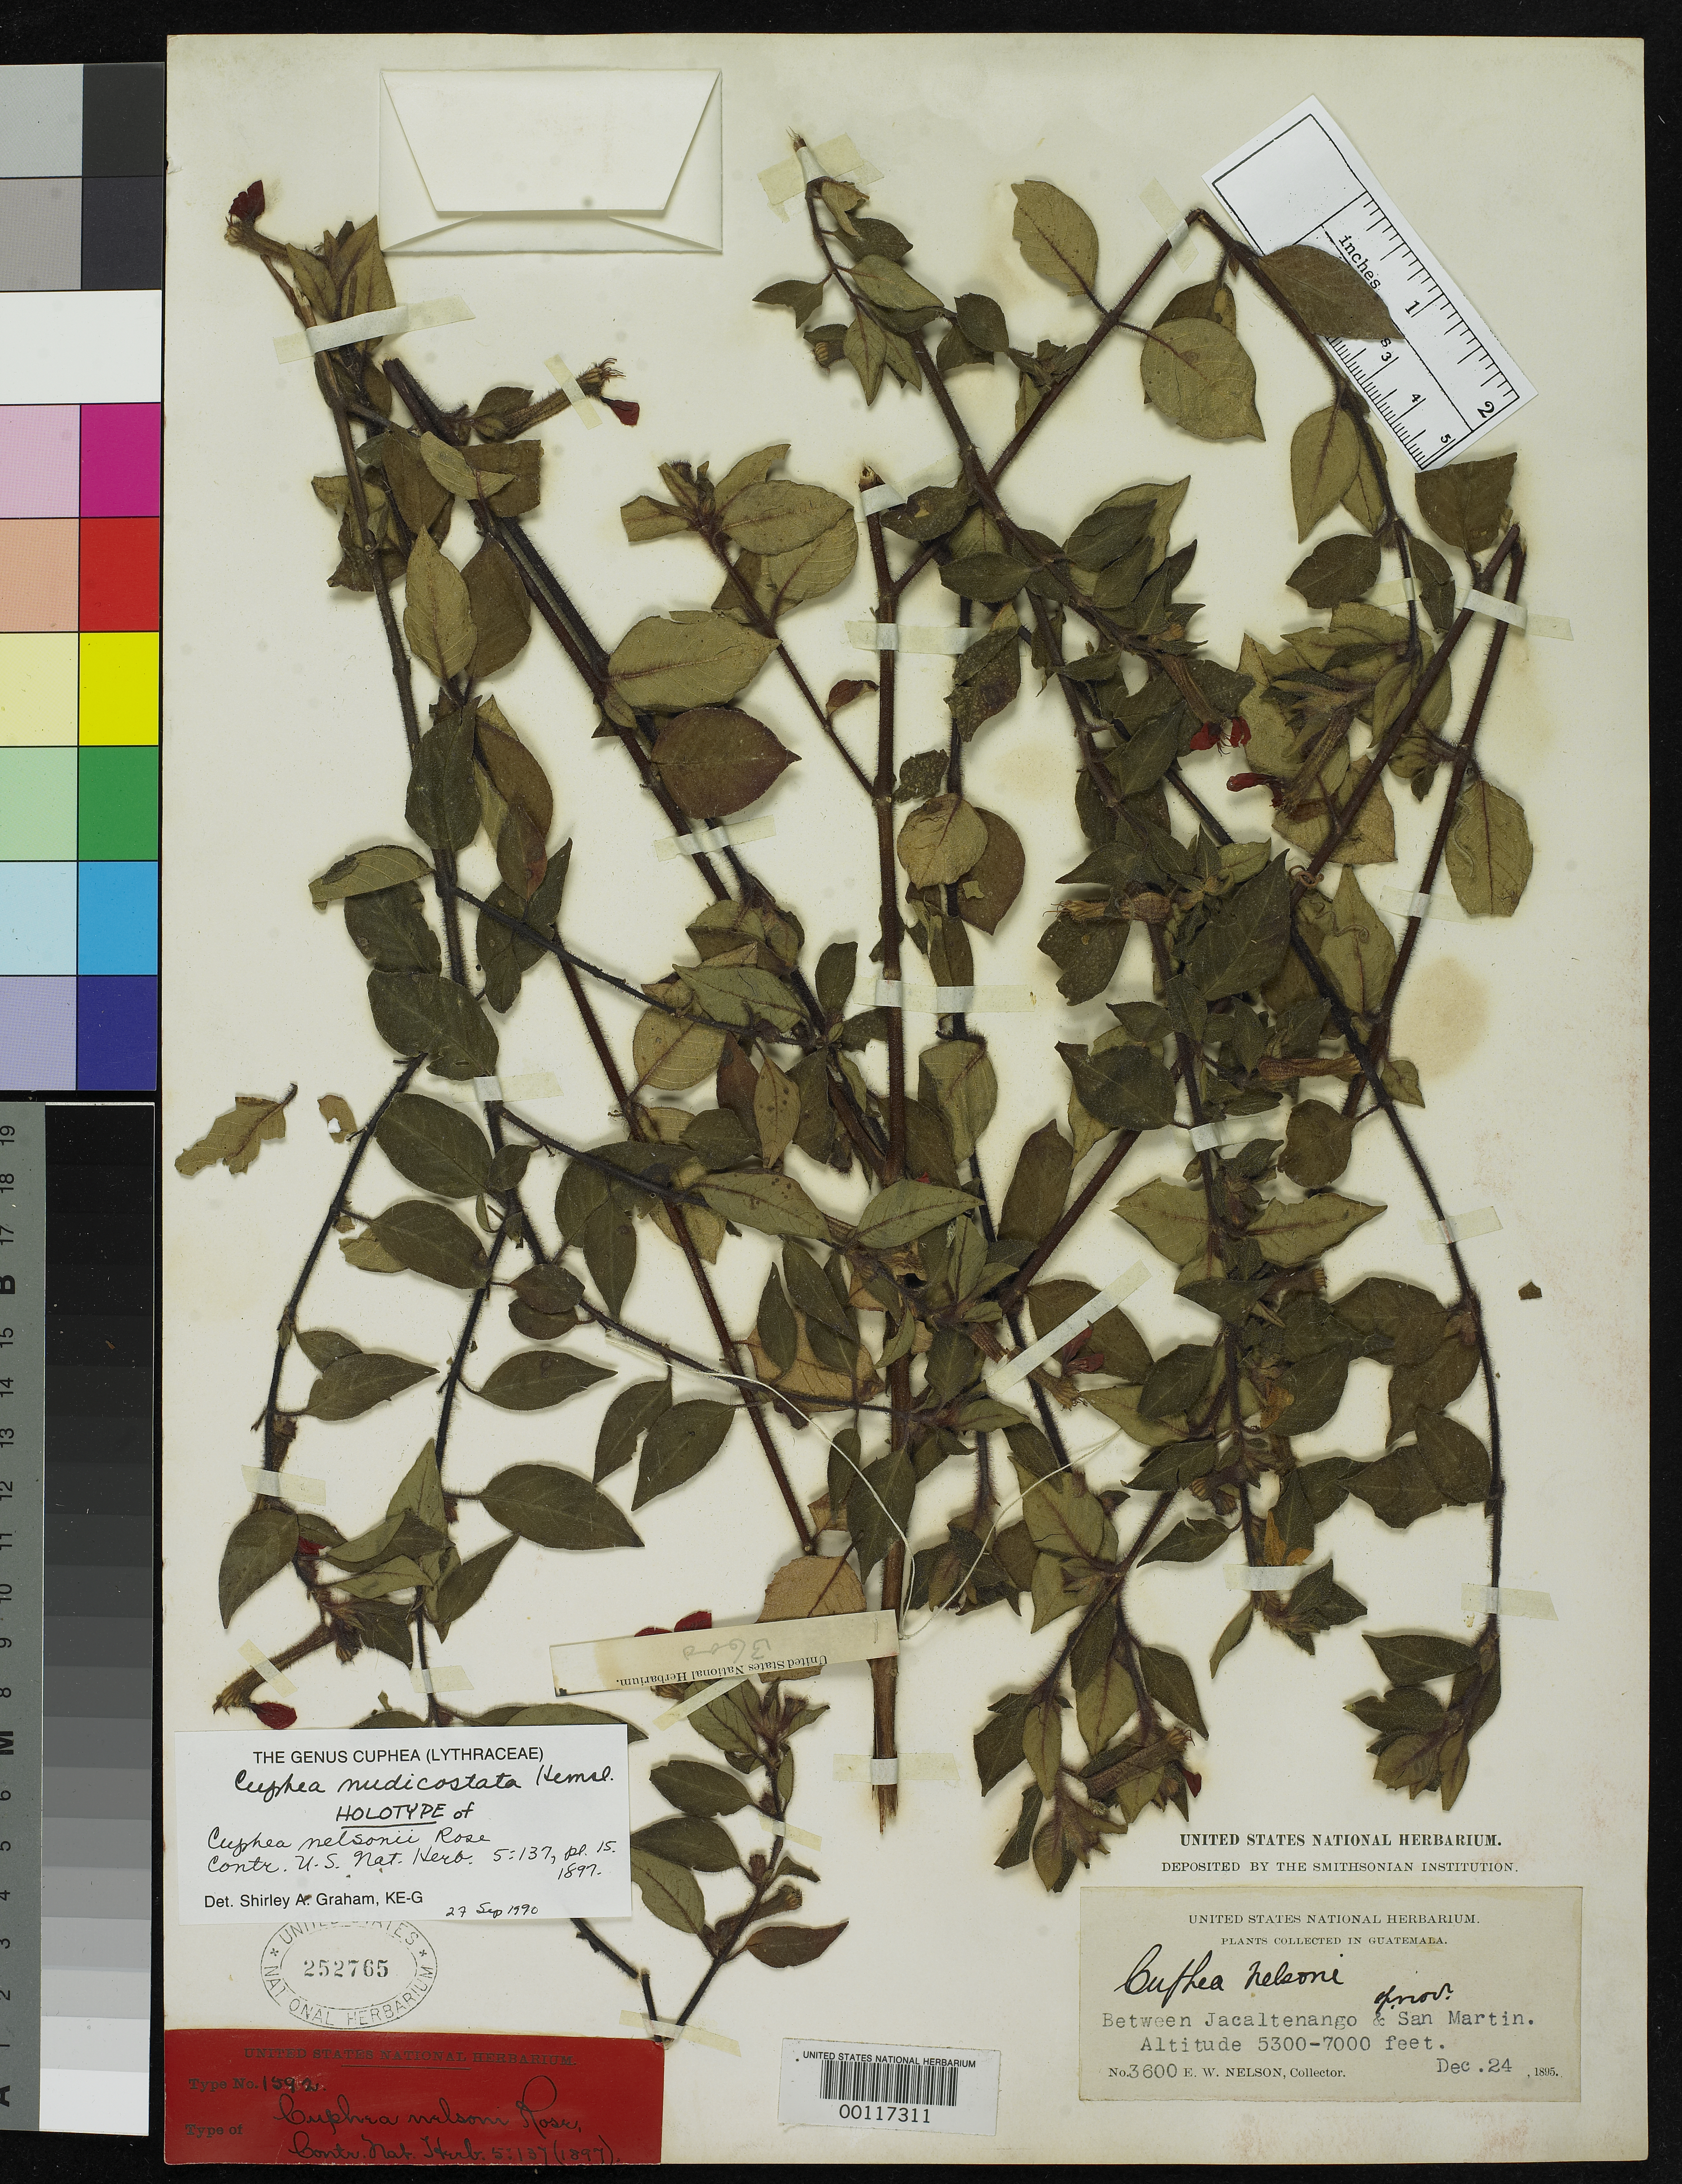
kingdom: Plantae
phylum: Tracheophyta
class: Magnoliopsida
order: Myrtales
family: Lythraceae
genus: Cuphea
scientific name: Cuphea nelsoni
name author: Rose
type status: Holotype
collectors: E. W. Nelson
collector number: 3600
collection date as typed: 24 Dec 1895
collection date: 1895-12-24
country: Guatemala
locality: Between Jacaltenango and San Martin.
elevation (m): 1705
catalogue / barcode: US 252765